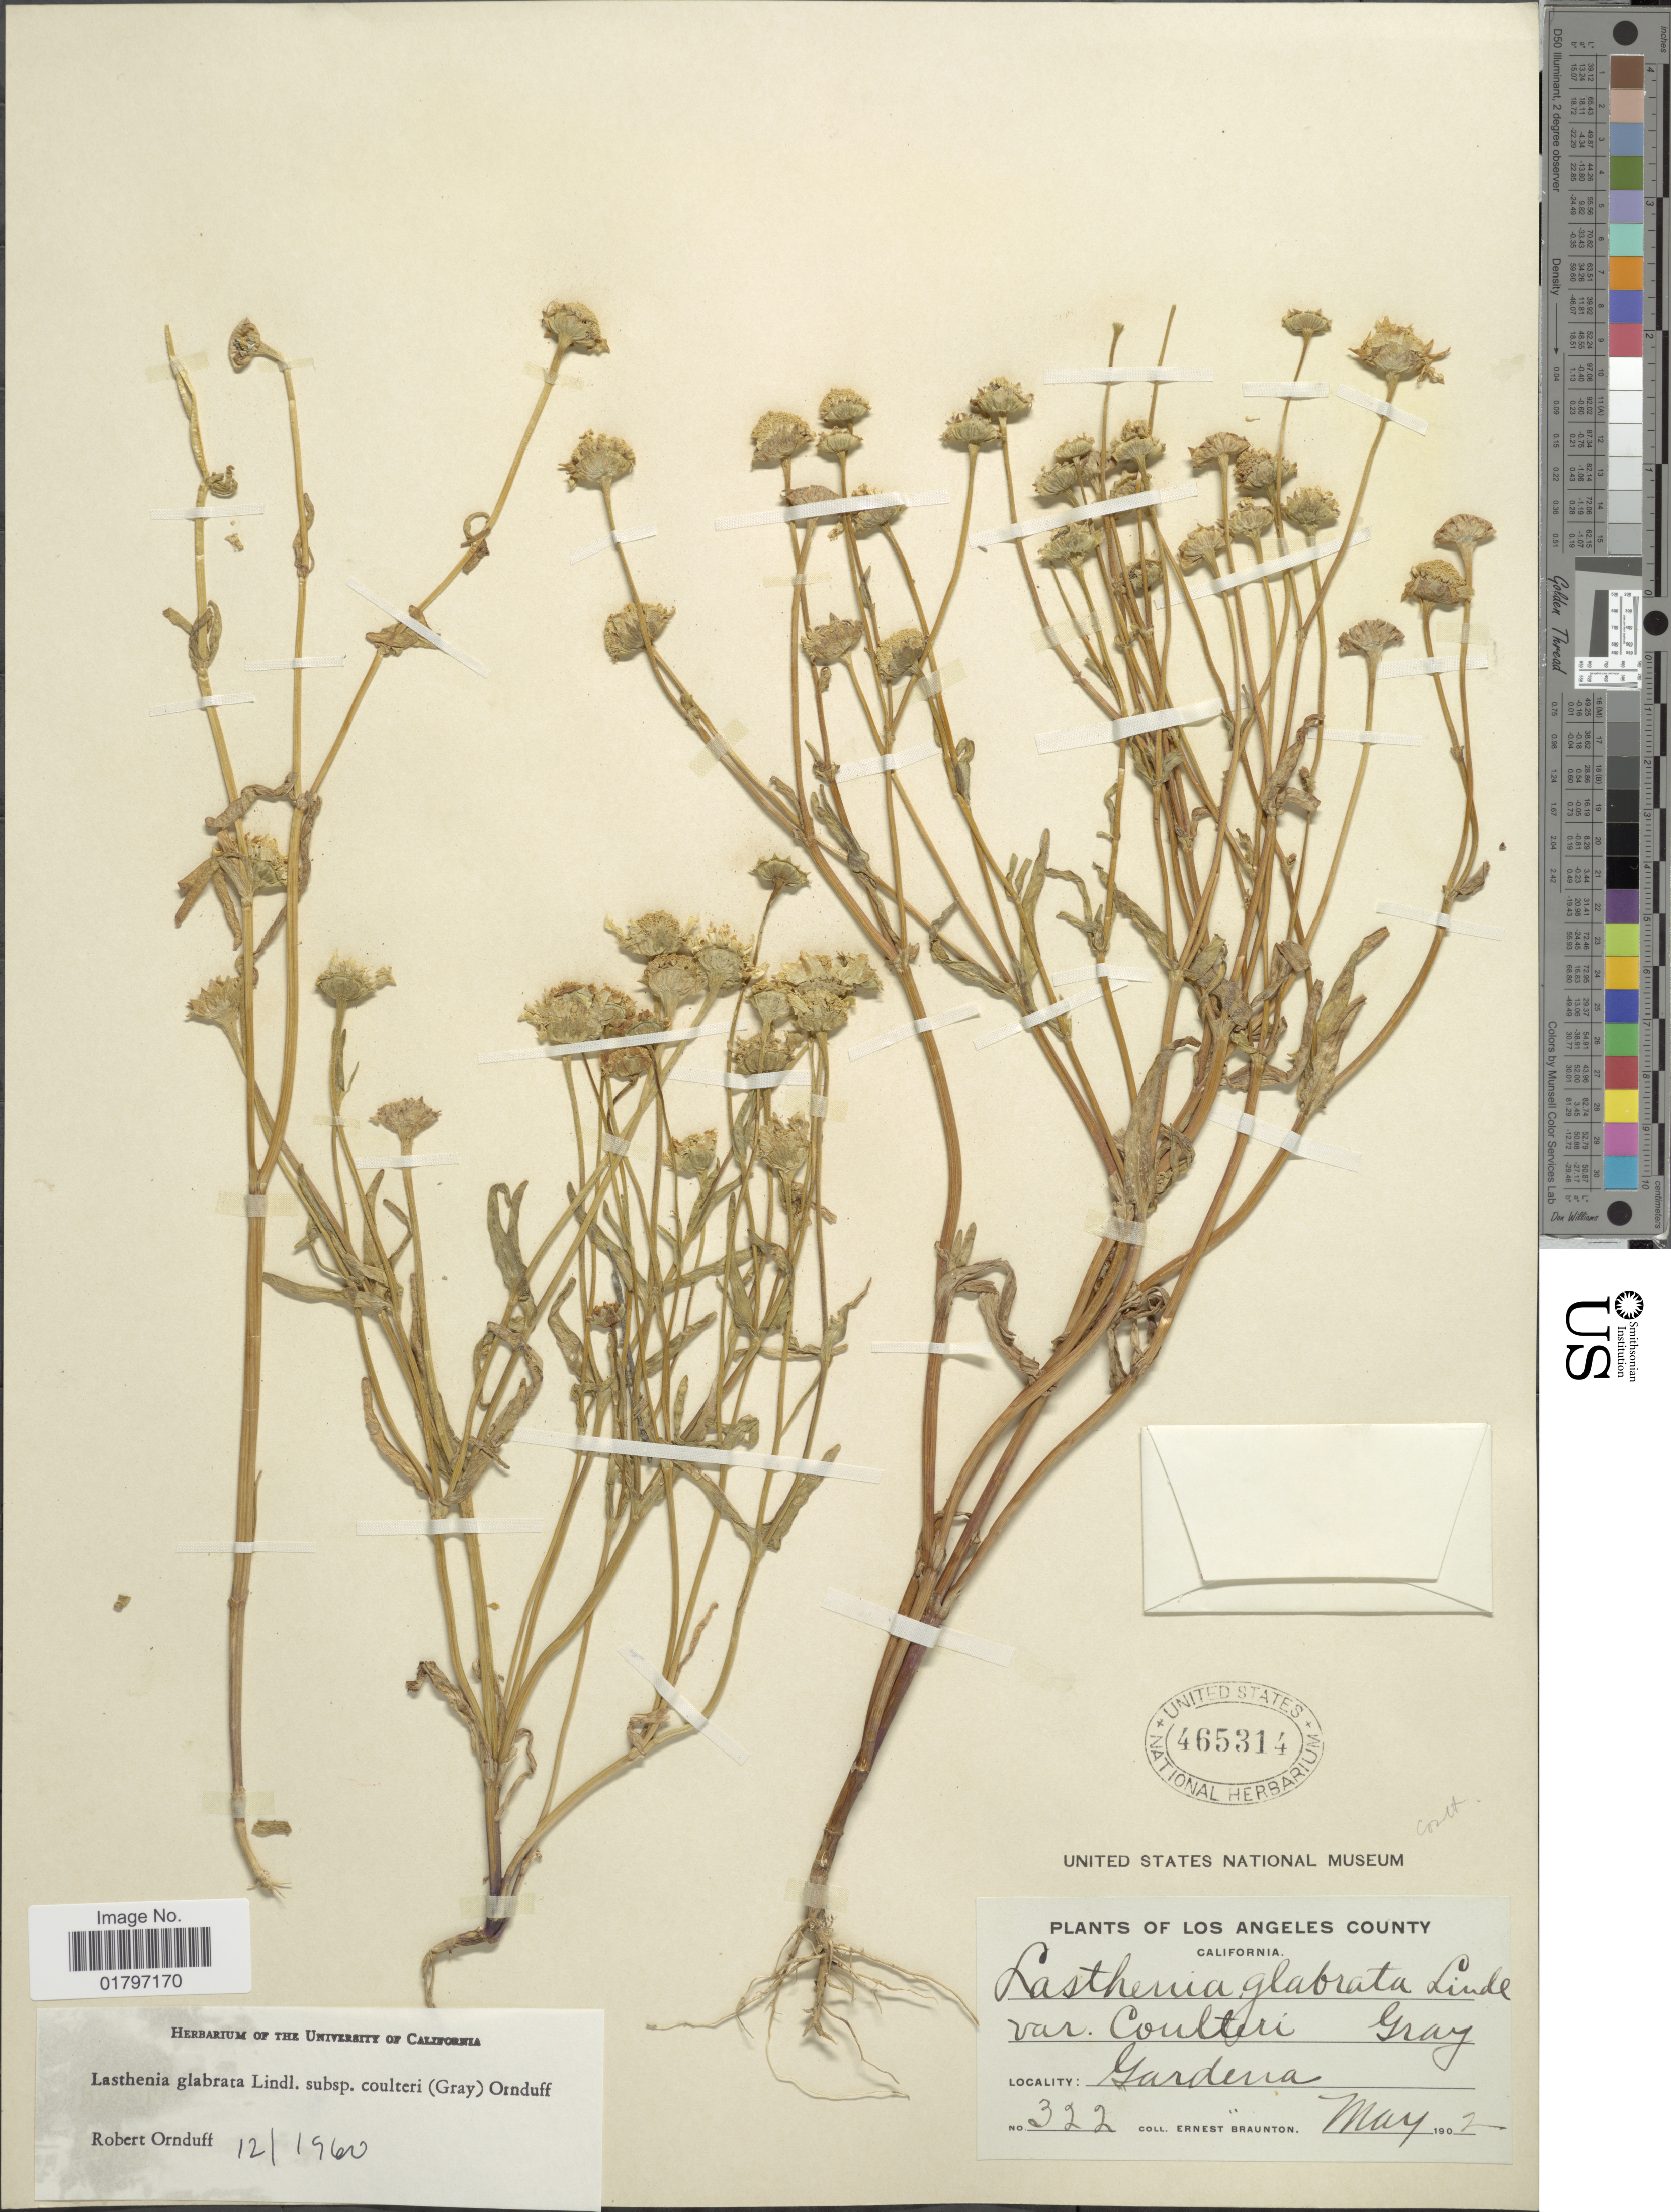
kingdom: Plantae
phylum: Tracheophyta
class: Magnoliopsida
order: Asterales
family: Asteraceae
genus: Lasthenia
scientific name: Lasthenia glabrata subsp. coulteri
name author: (A. Gray) Ornduff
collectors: E. Braunton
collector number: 322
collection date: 1902-05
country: United States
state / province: California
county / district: Los Angeles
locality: Los Angeles County. Gardena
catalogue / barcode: US 465314